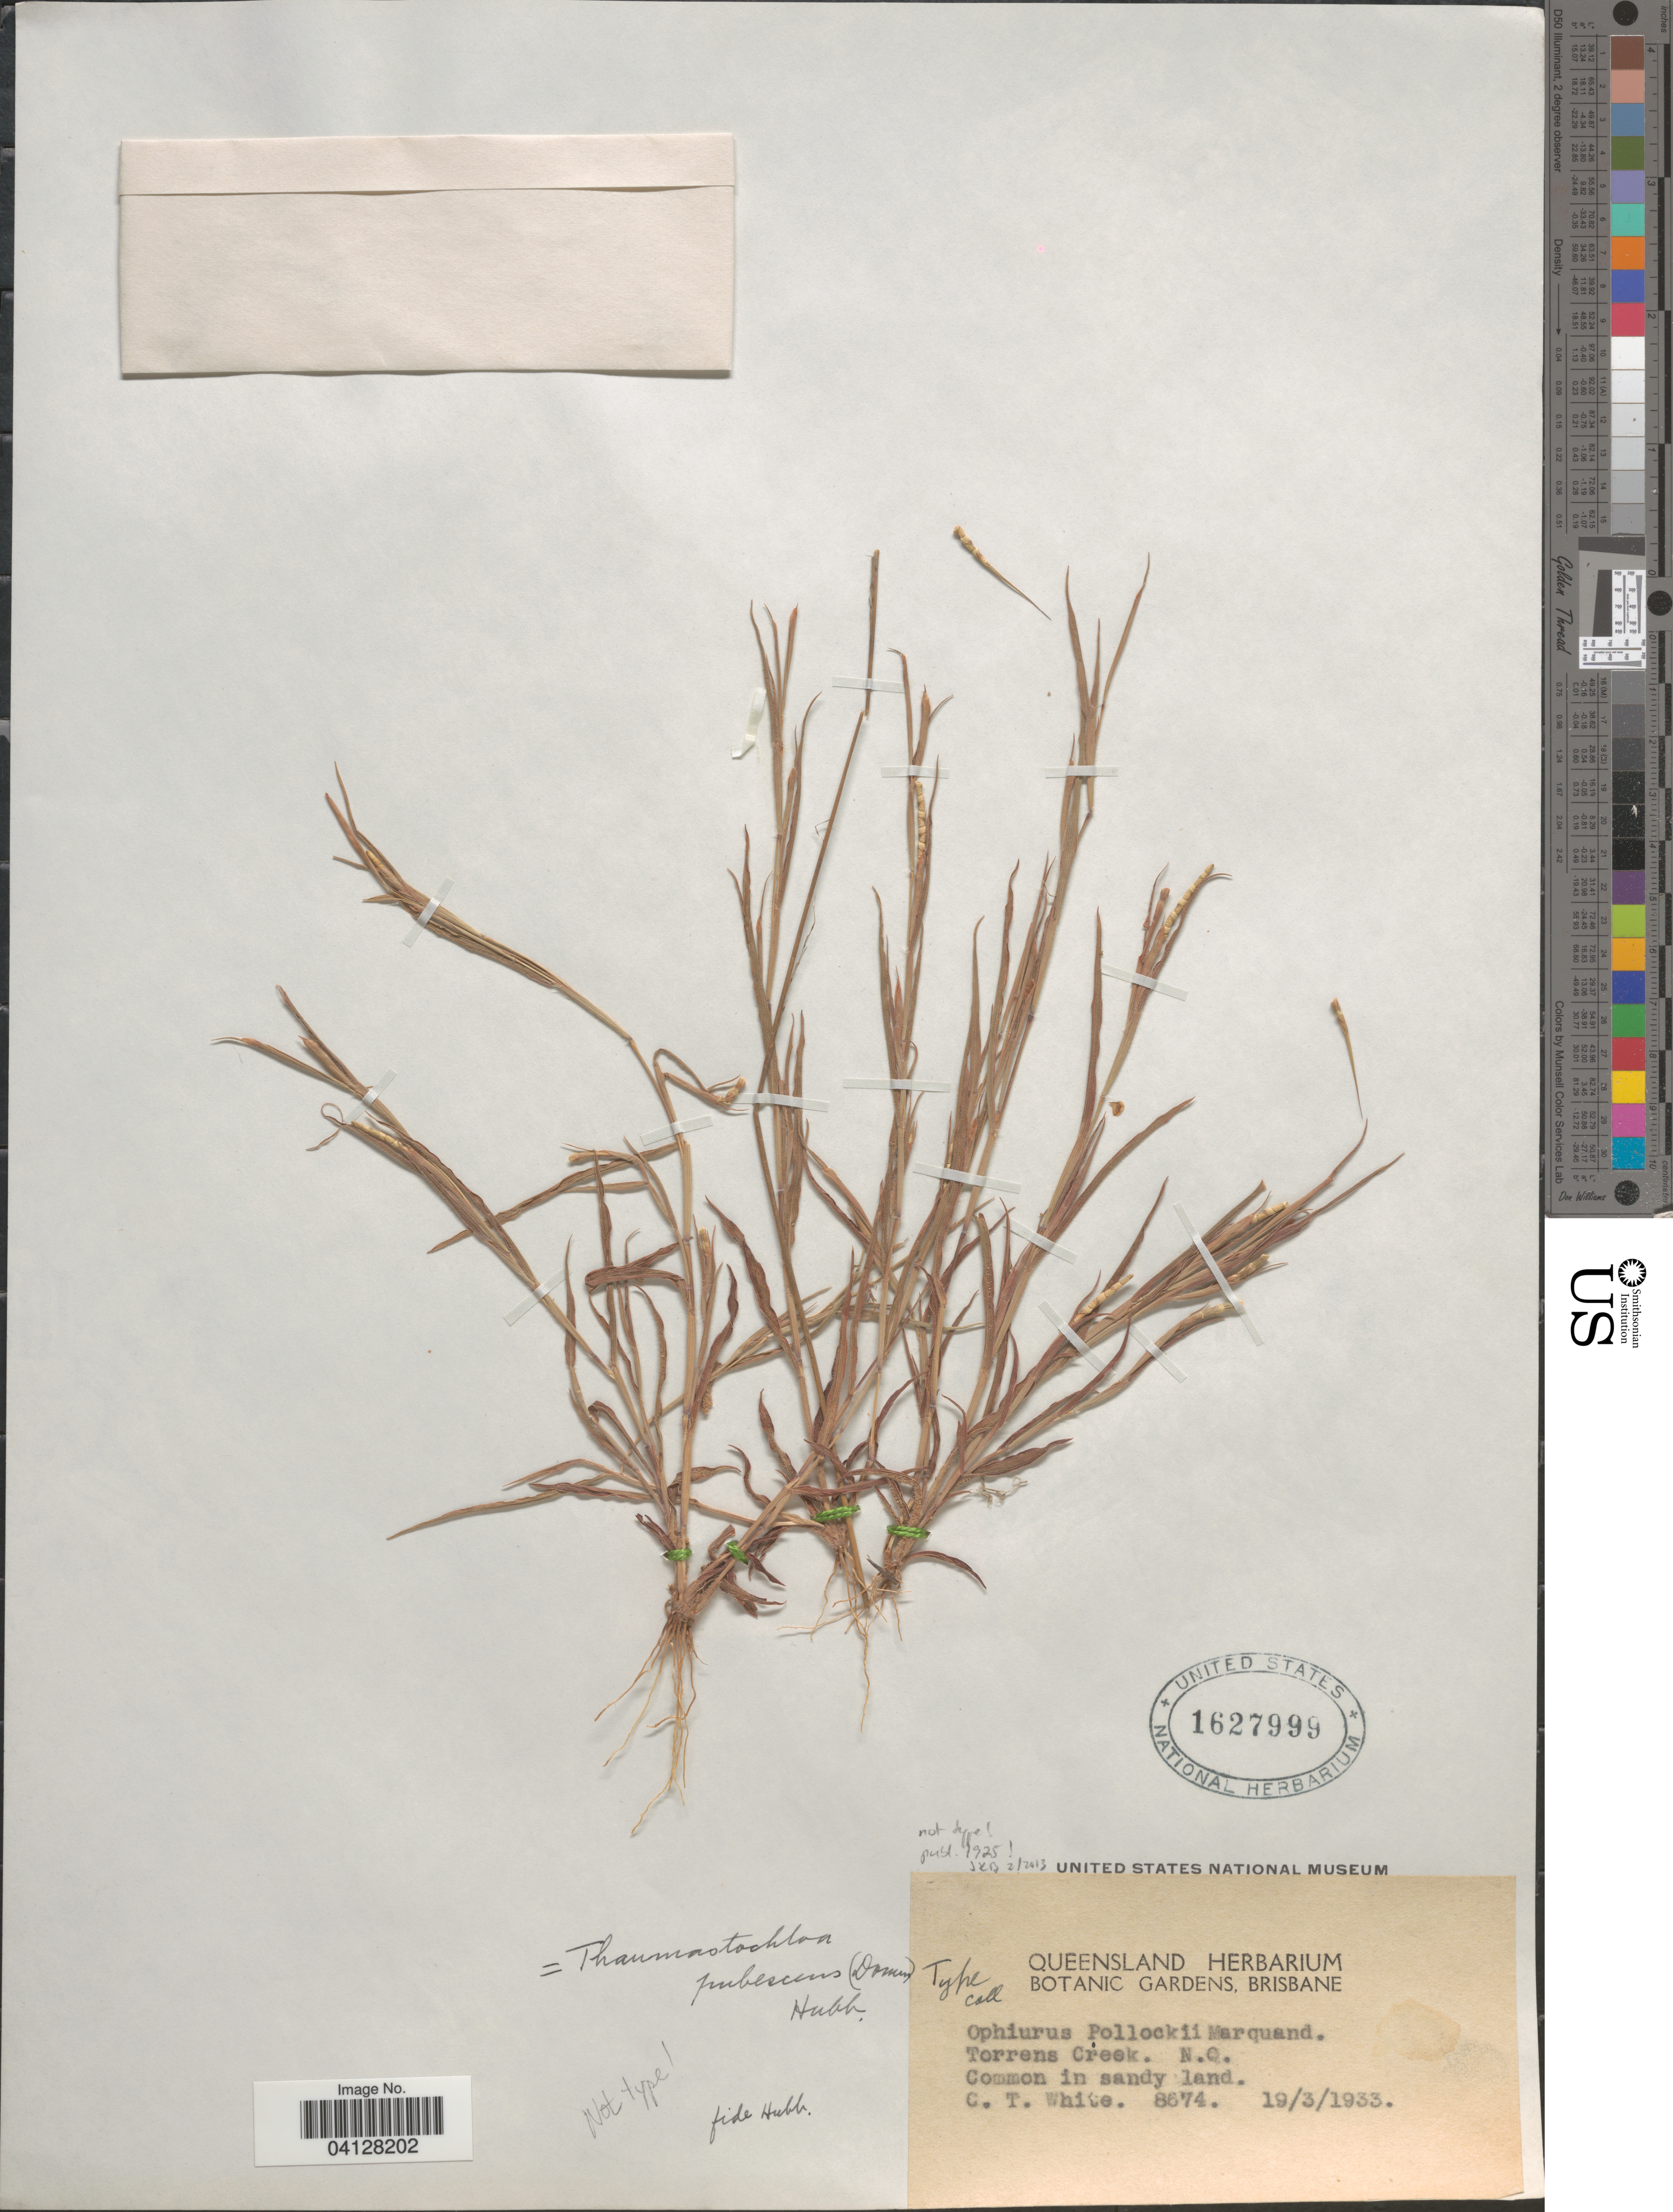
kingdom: Plantae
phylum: Tracheophyta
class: Liliopsida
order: Poales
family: Poaceae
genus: Thaumastochloa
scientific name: Thaumastochloa pubescens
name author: (Benth.) C.E. Hubb.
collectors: C. T. White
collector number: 8674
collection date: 1933-03-19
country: Australia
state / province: Queensland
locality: Torrens Creek. N.Q.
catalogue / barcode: US 1627999